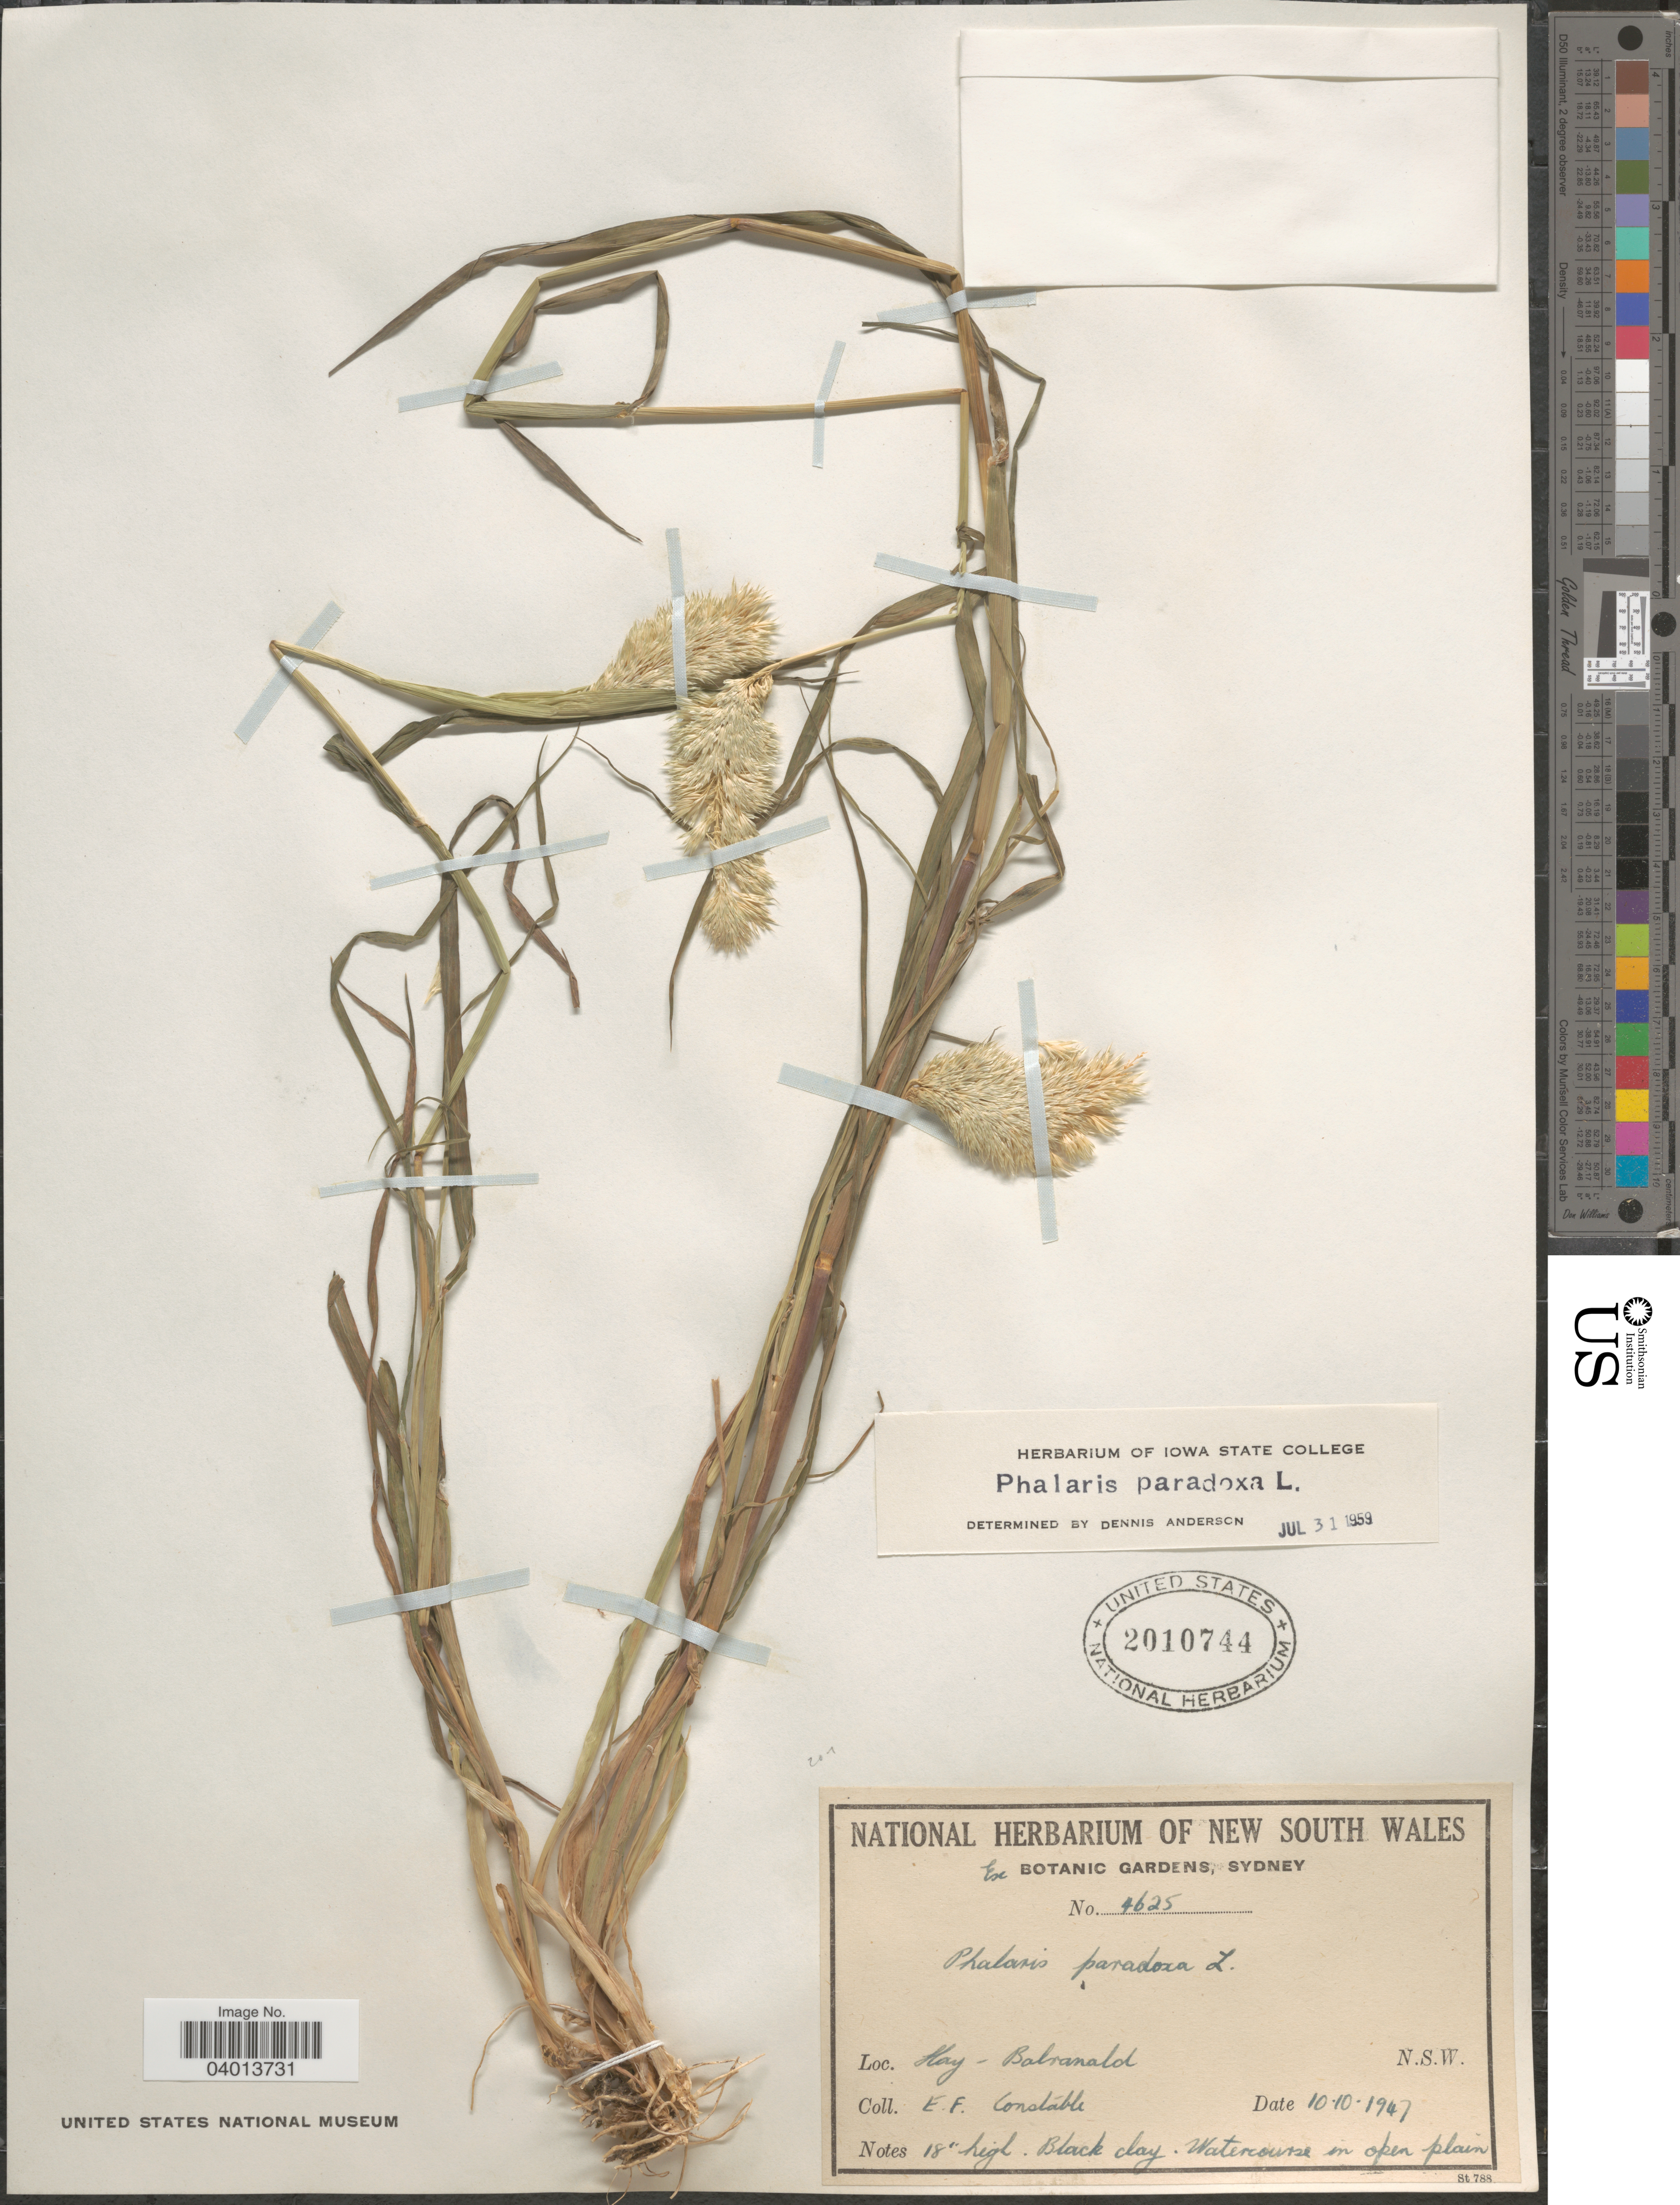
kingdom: Plantae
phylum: Tracheophyta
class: Liliopsida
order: Poales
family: Poaceae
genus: Phalaris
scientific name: Phalaris paradoxa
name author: L.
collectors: E. F. Constable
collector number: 4625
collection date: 1947-10-10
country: Australia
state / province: New South Wales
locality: Hay - Balranald. N.S.W.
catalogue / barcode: US 2010744